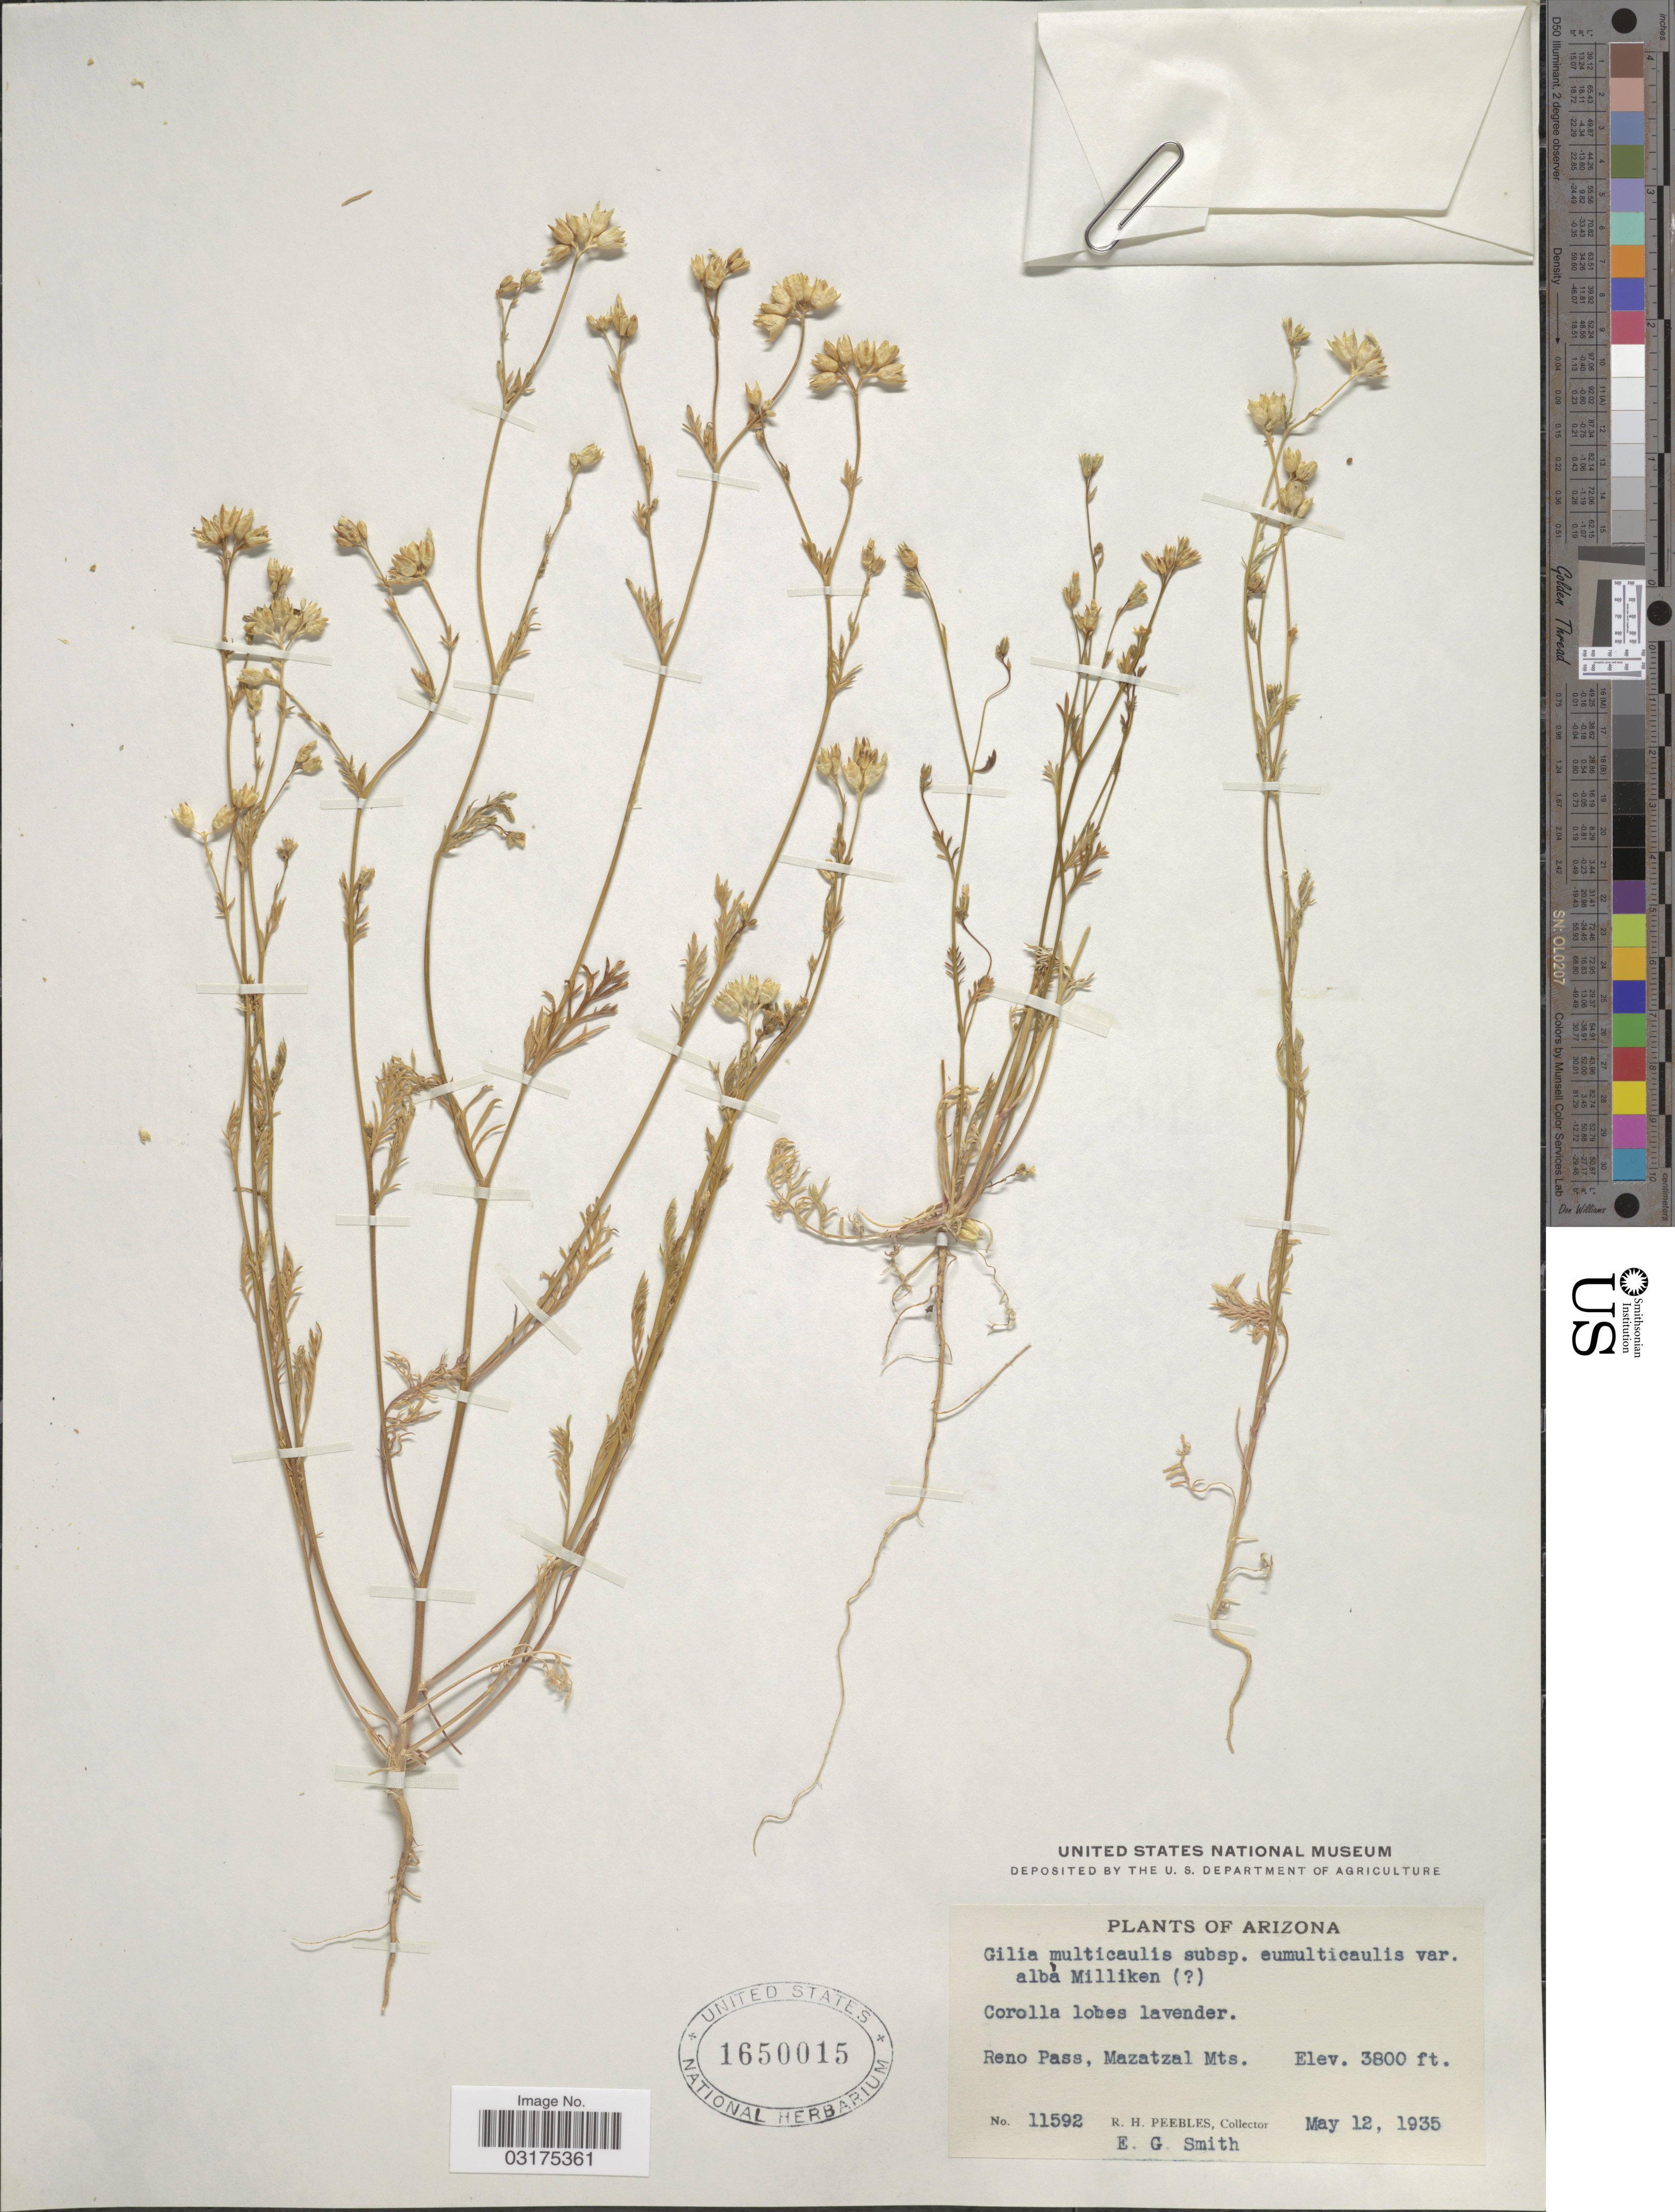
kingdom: Plantae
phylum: Tracheophyta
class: Magnoliopsida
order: Ericales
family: Polemoniaceae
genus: Gilia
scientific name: Gilia clivorum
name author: (Jeps.) V.E. Grant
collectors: R. H. Peebles & E. G. Smith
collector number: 11592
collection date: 1935-05-12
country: United States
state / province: Arizona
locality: Reno Pass, Mazatzal Mts.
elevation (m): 1158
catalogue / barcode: US 1650015